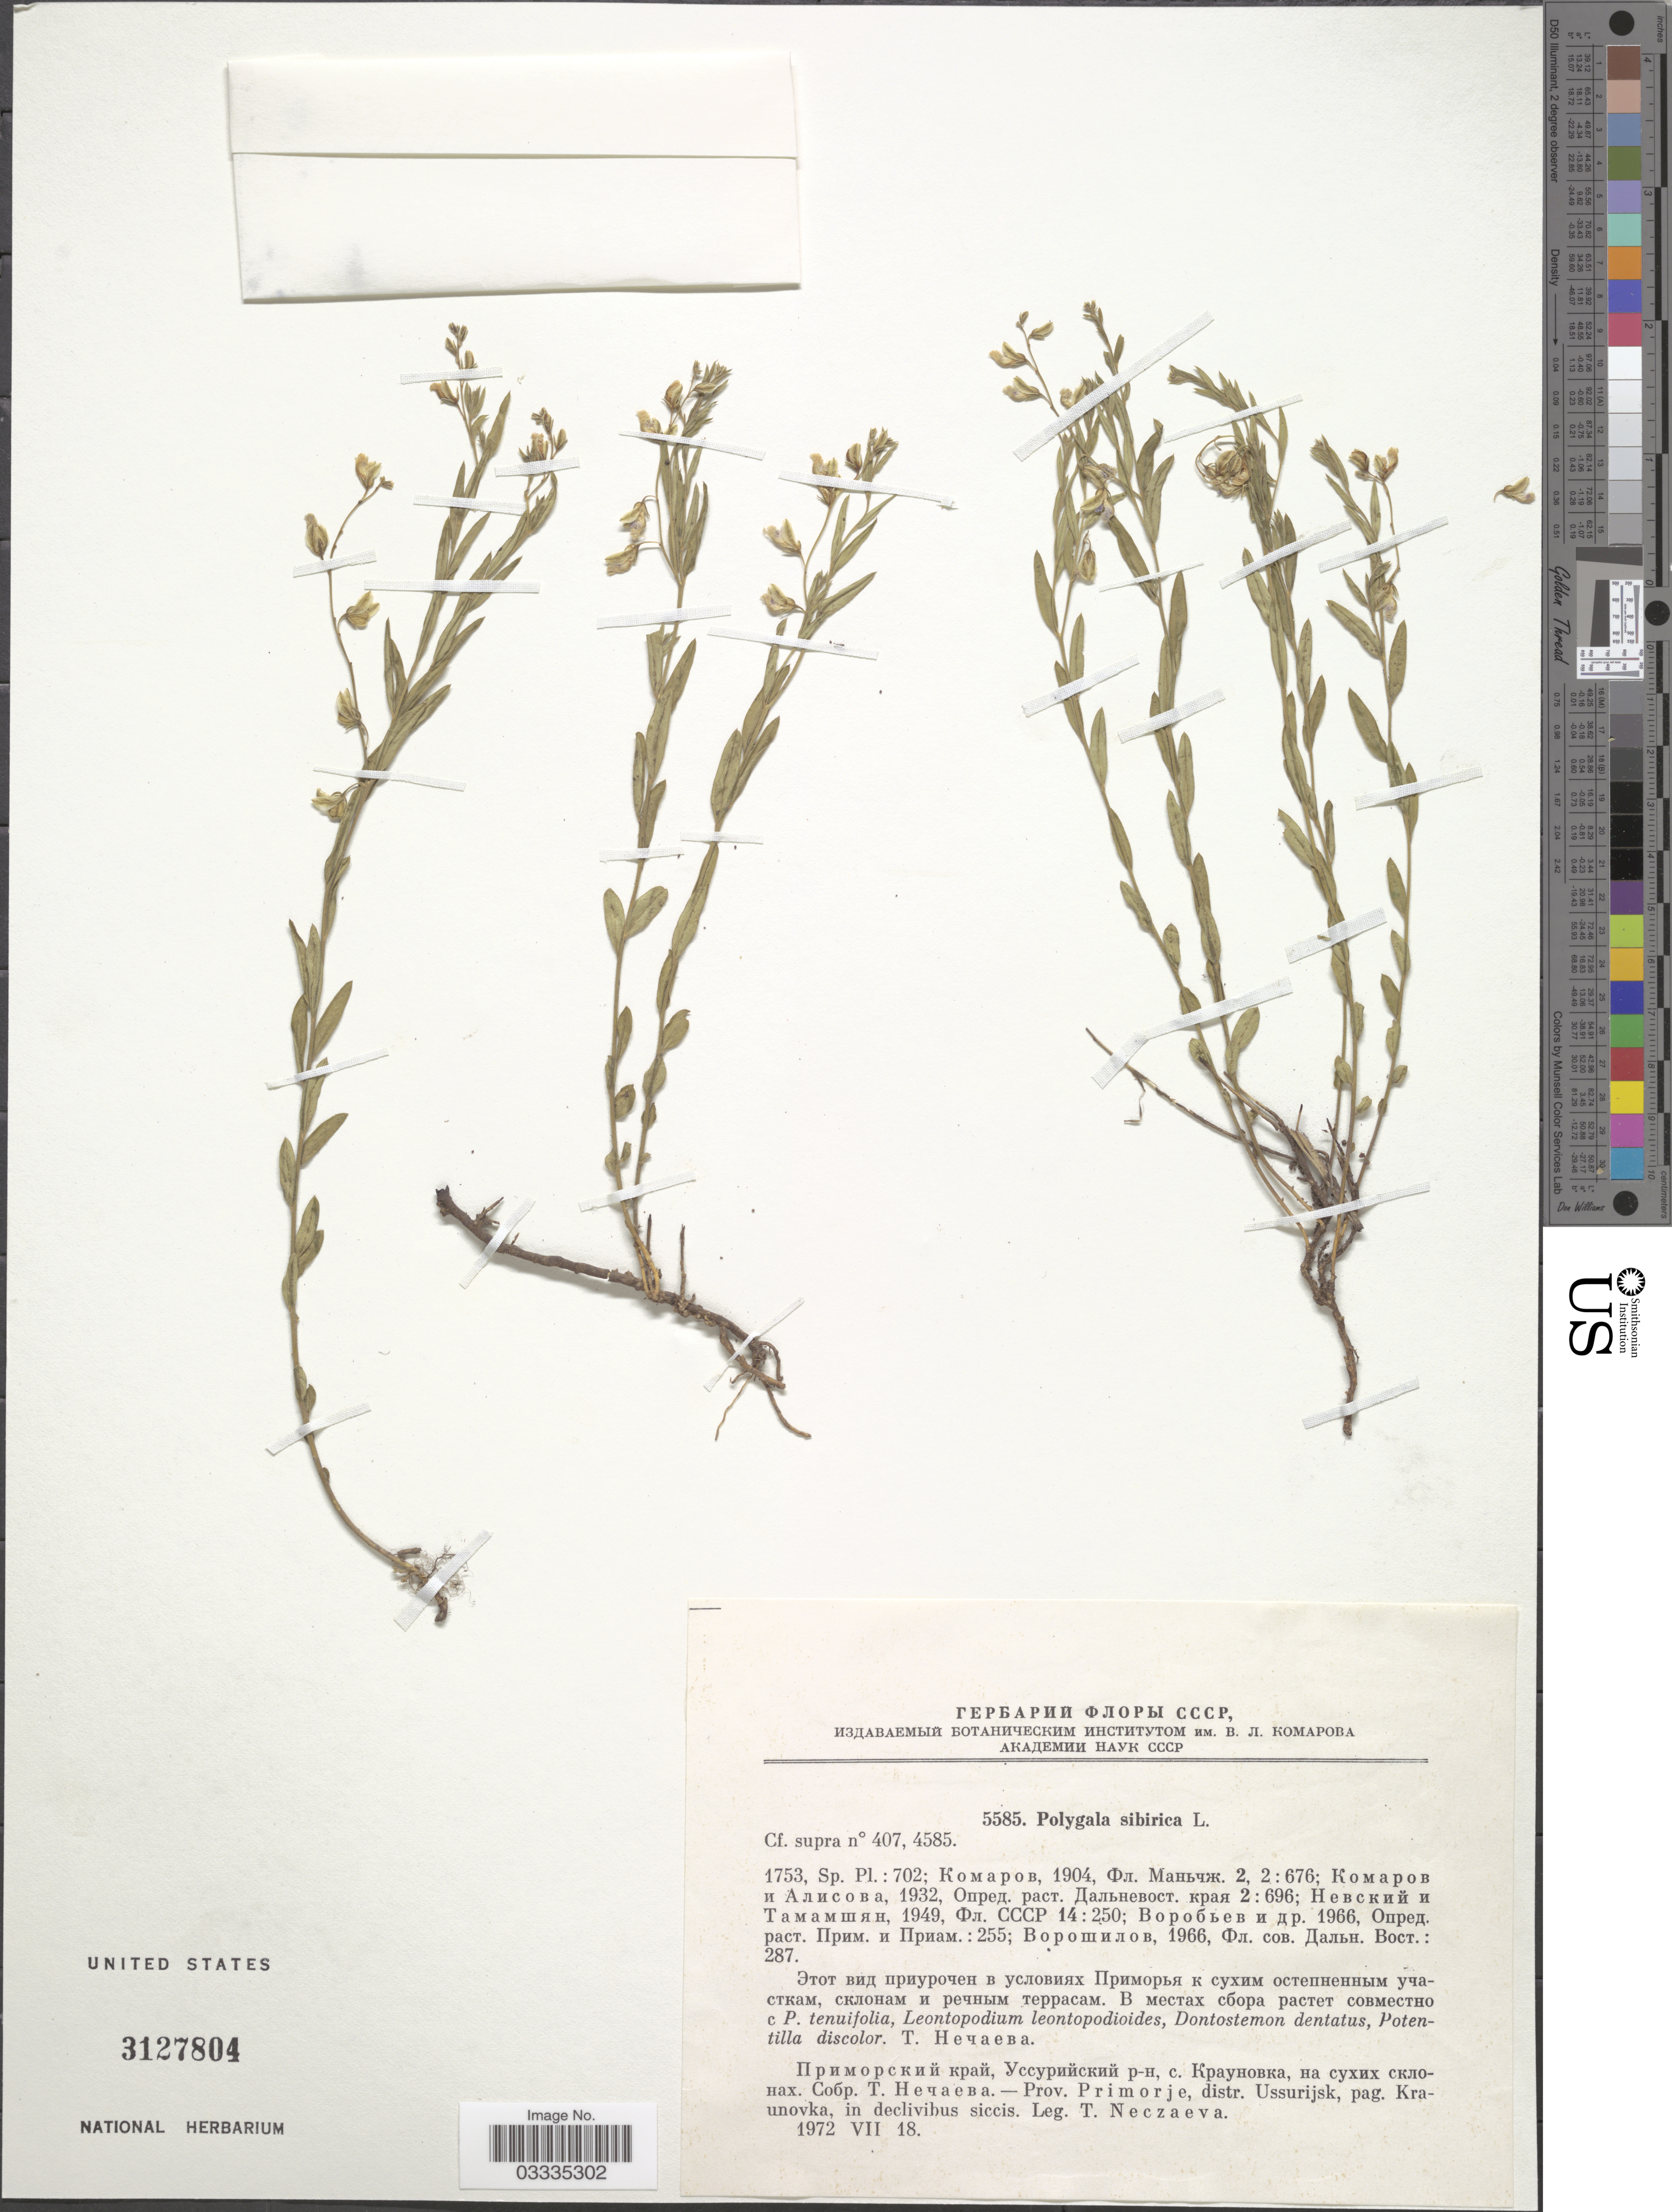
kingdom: Plantae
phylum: Tracheophyta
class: Magnoliopsida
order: Fabales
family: Polygalaceae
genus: Polygala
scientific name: Polygala sibirica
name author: L.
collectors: T. Neczaeva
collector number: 5585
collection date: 1972-07-18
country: Russian Federation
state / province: Primorsky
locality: Prov. Primorje, distr. Ussurijsk, pag. Kraunovka, in declivibus siccis.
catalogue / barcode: US 3127804